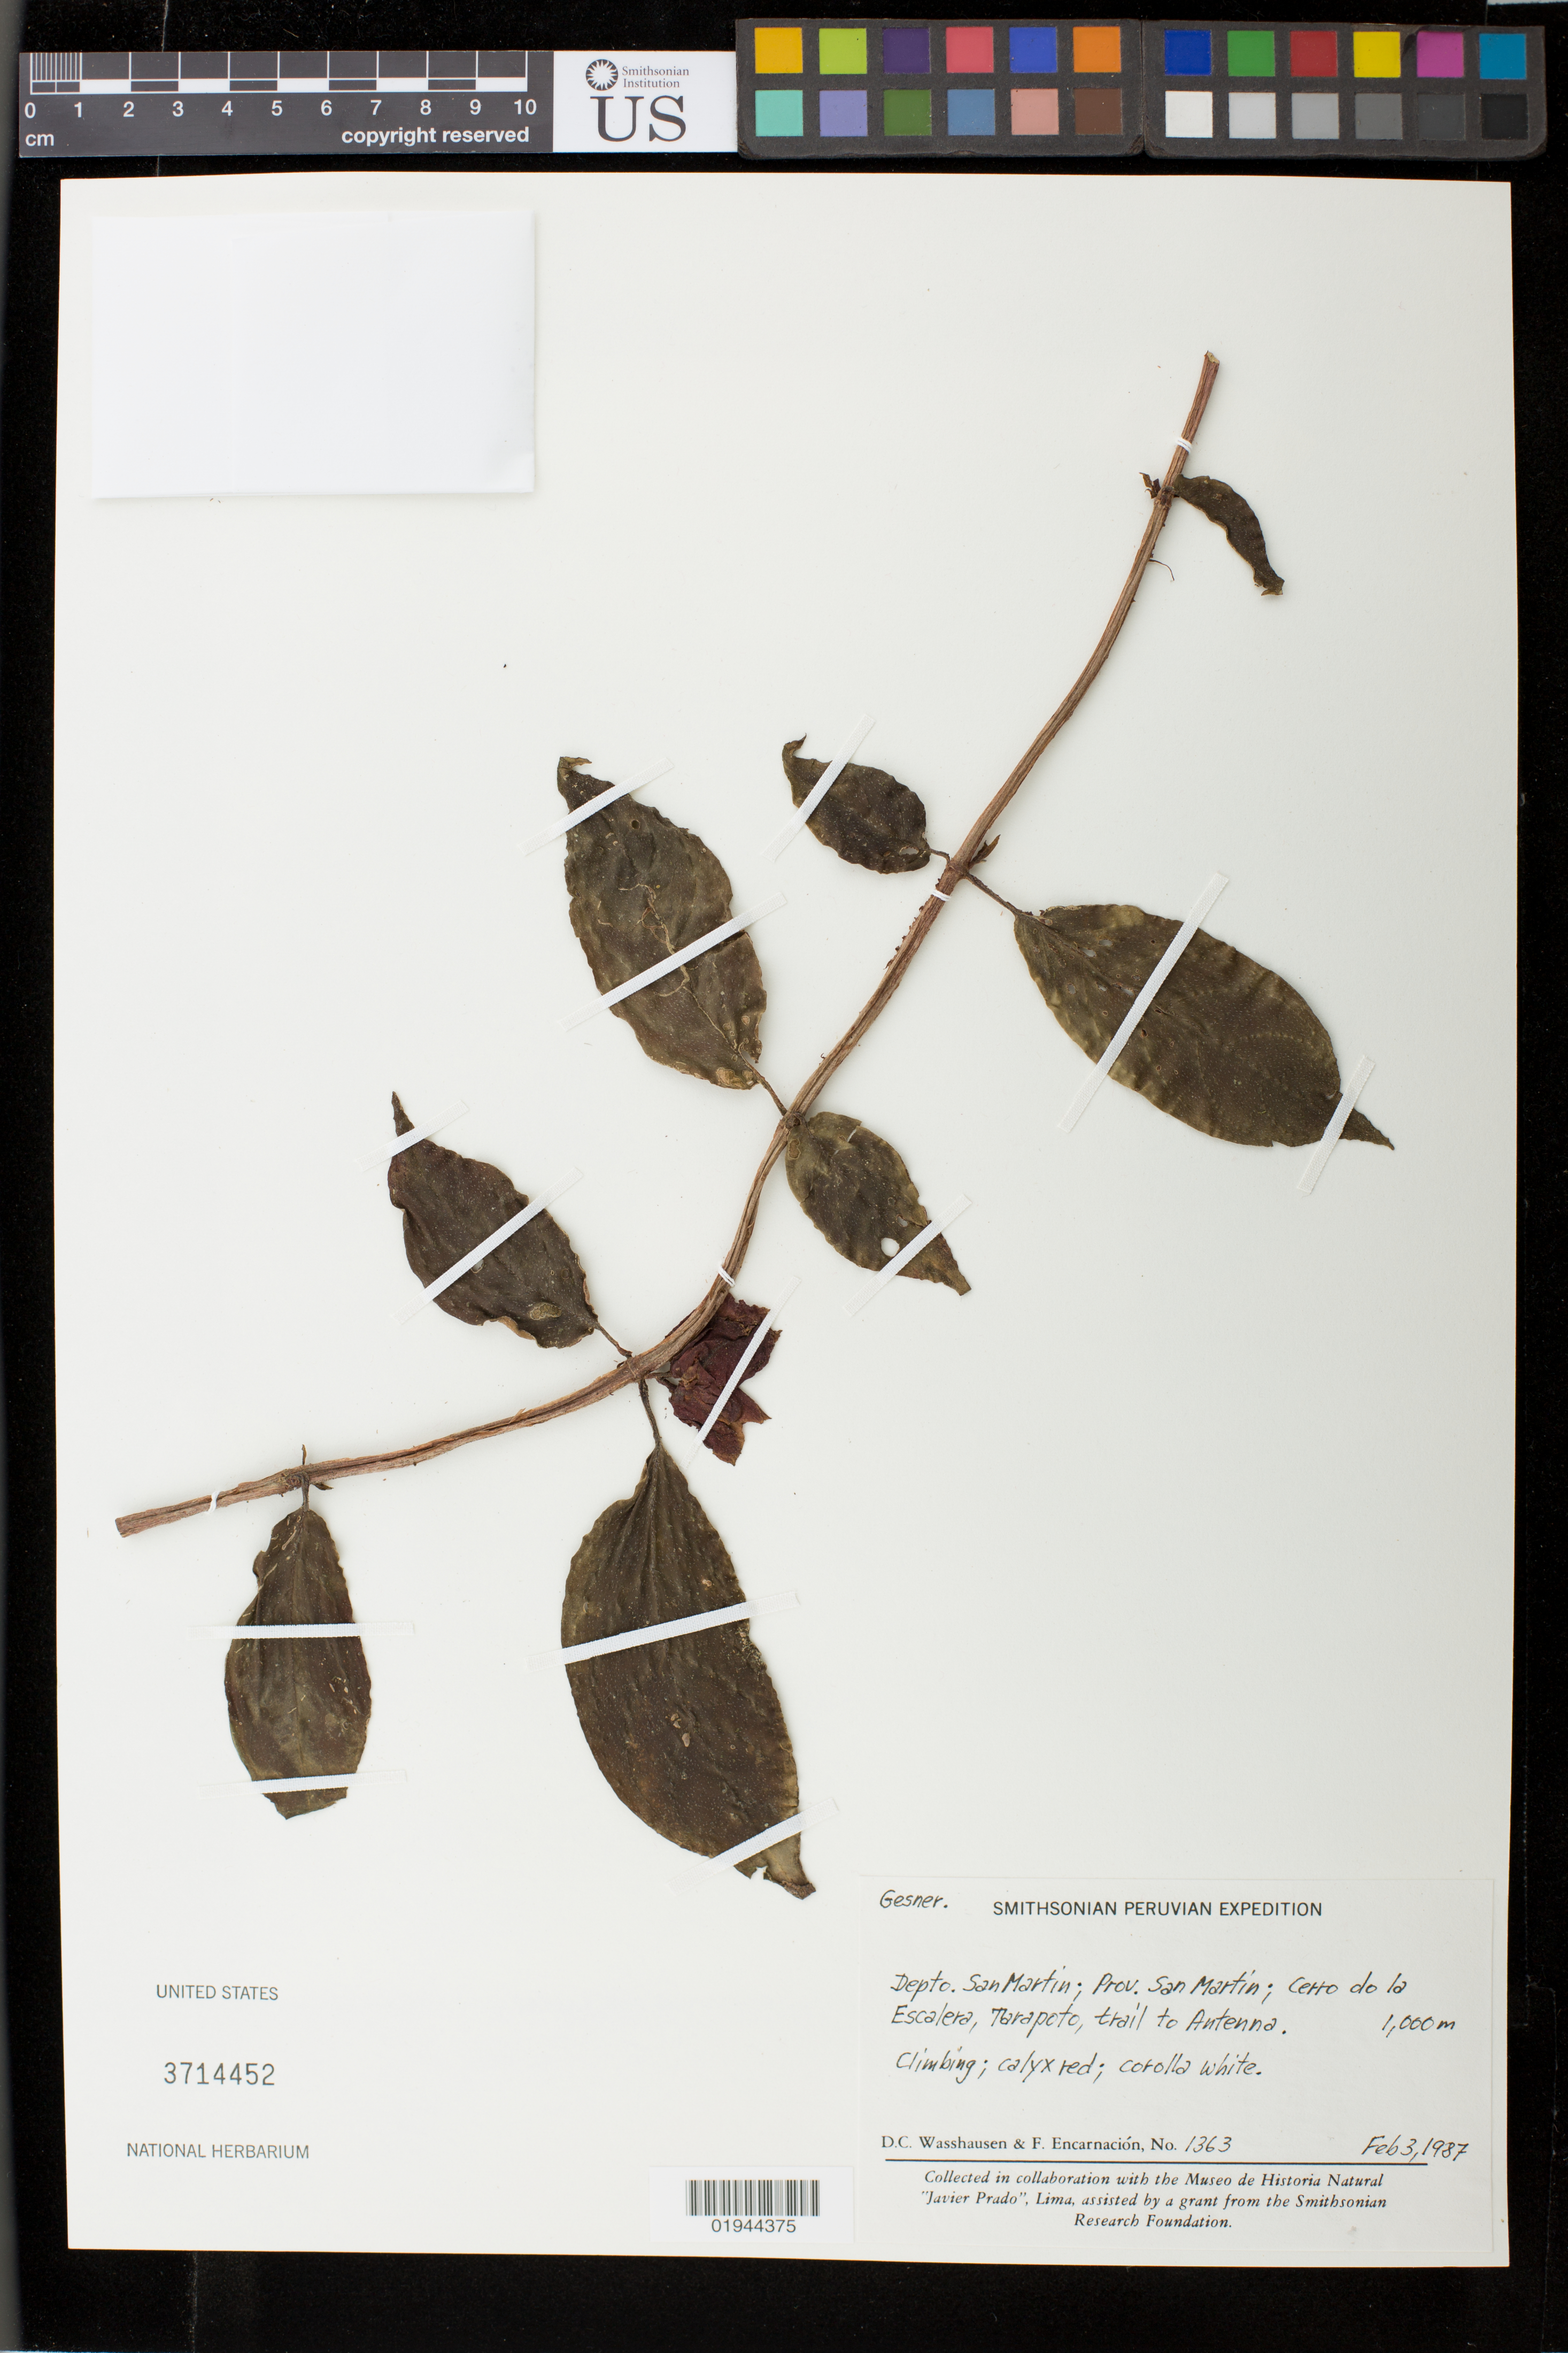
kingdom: Plantae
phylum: Tracheophyta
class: Magnoliopsida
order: Lamiales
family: Gesneriaceae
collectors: D. C. Wasshausen & F. Encarnación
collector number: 1363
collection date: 1987-02-03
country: Peru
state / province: San Martín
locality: Cerro do la Escalera, Tarapoto, trail to Antenna.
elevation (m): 1000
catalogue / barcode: US 3714452